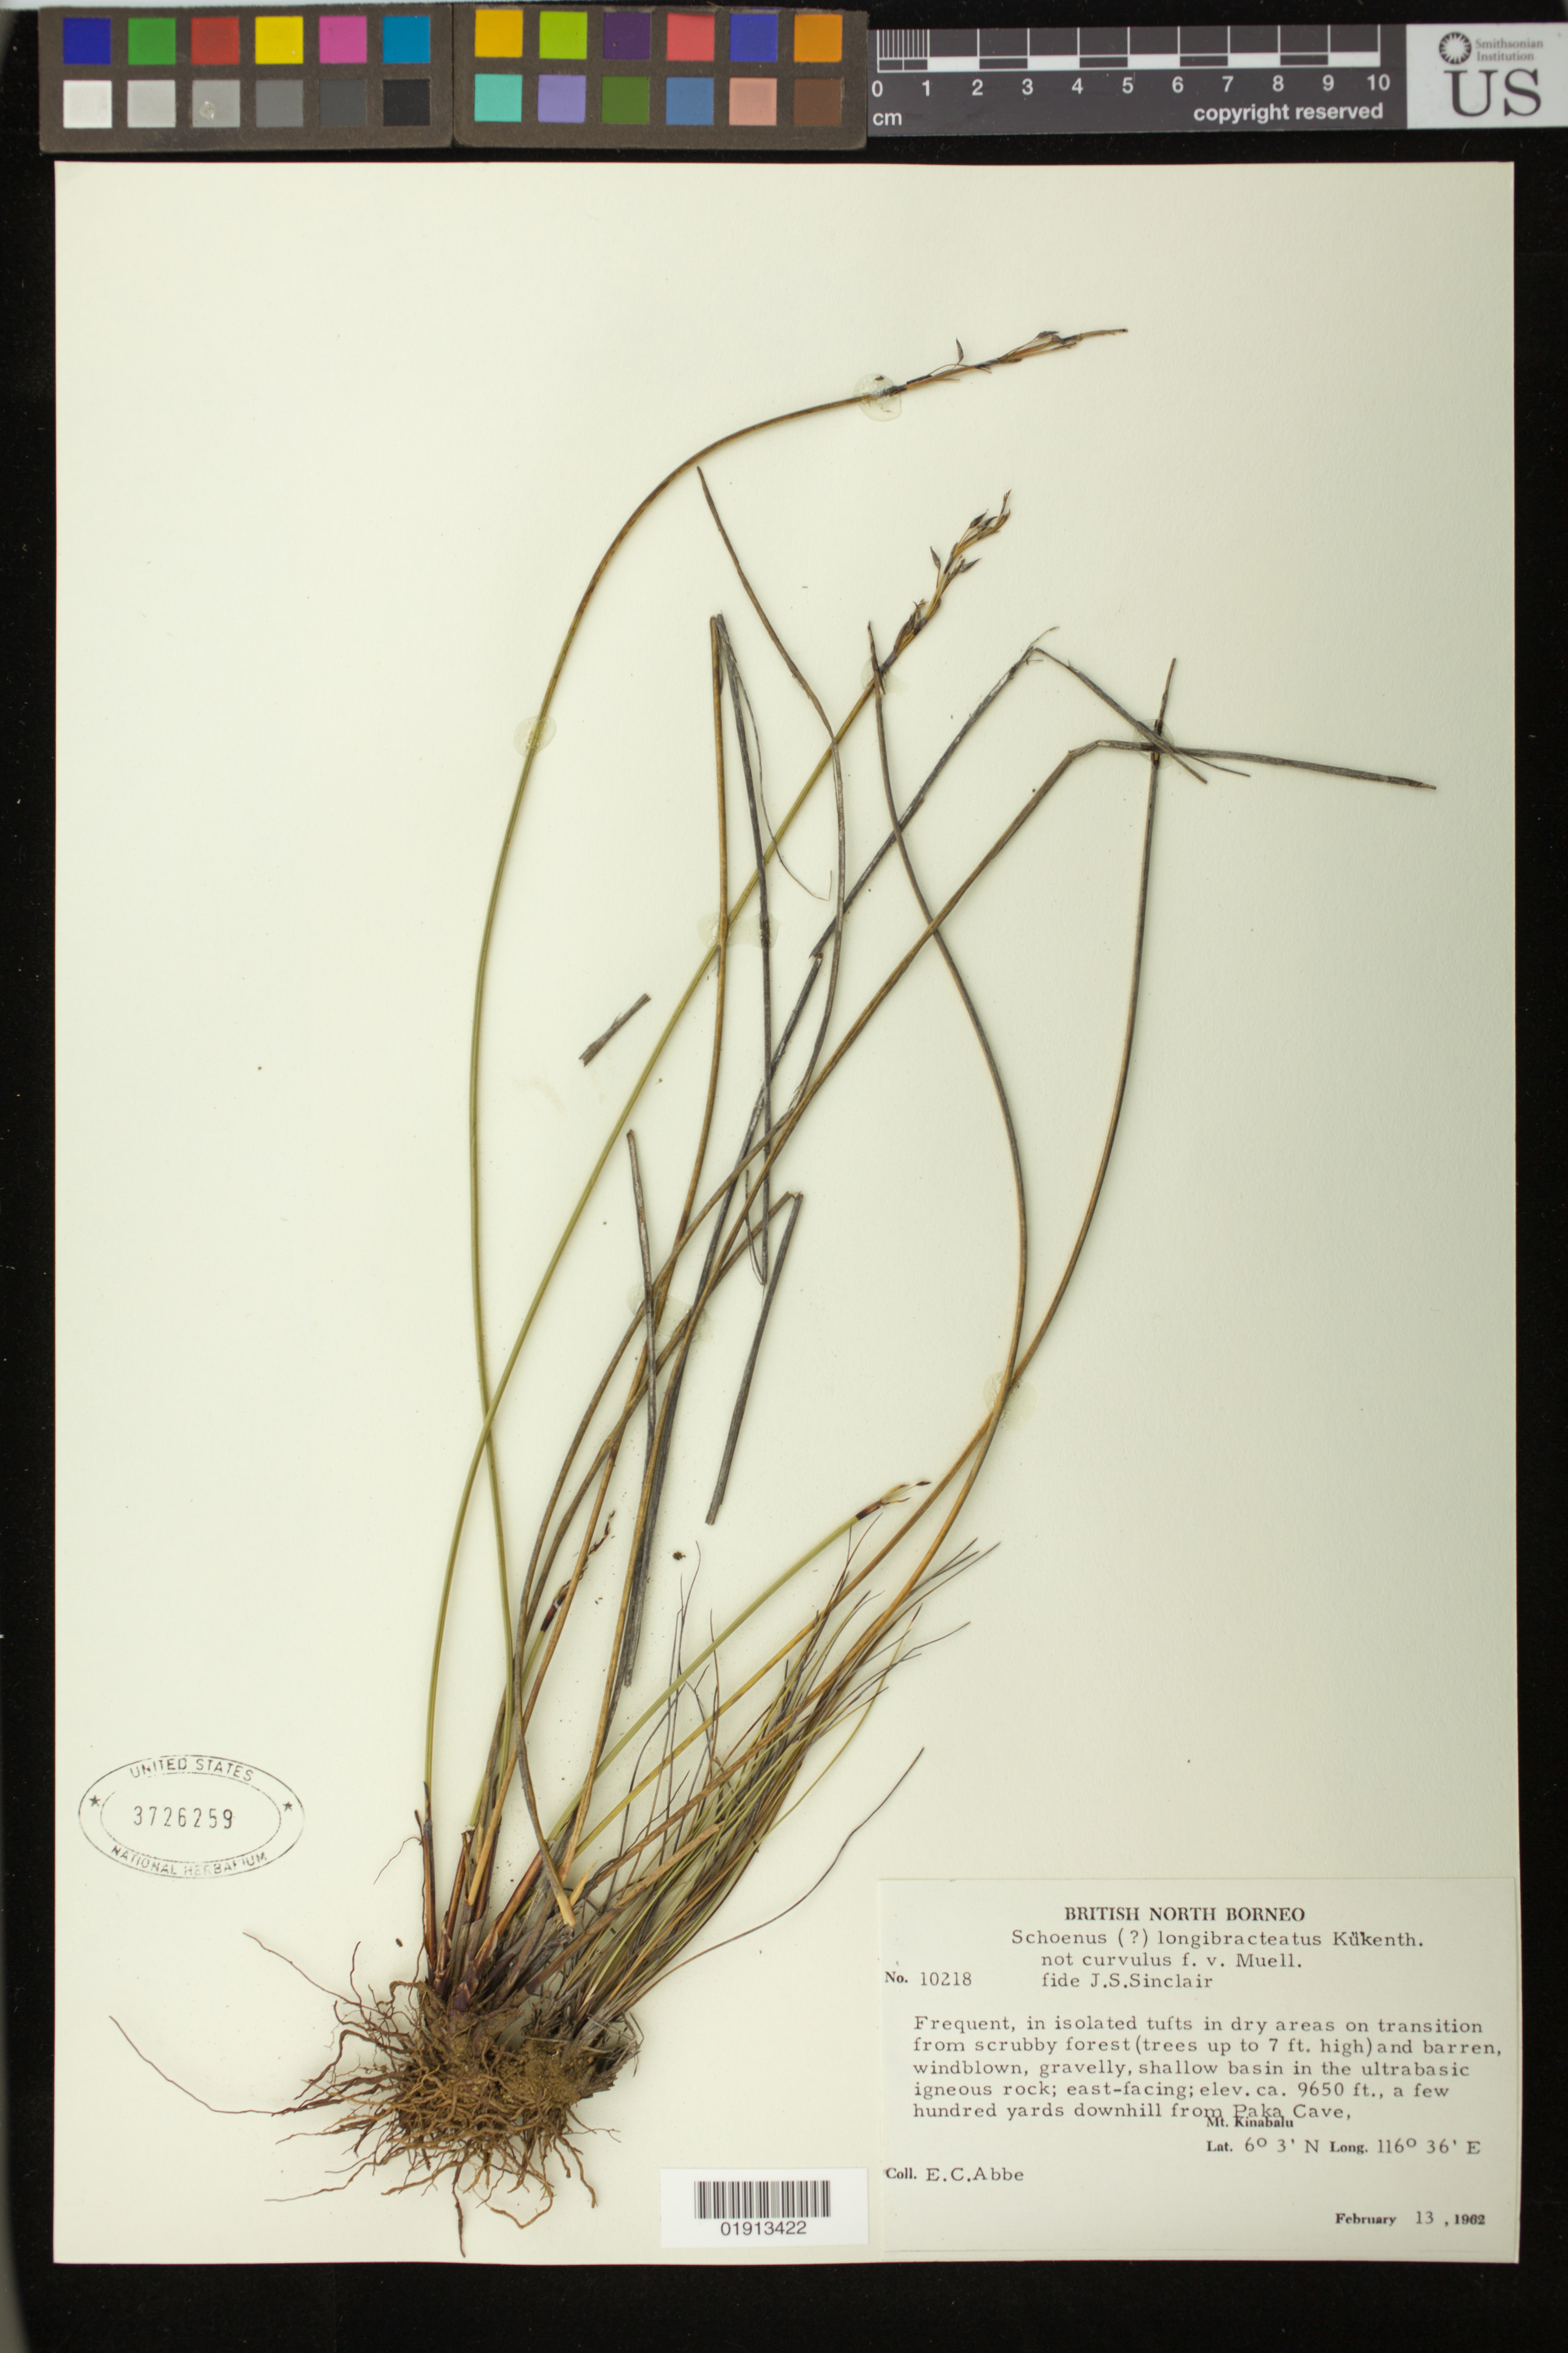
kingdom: Plantae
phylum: Tracheophyta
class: Liliopsida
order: Poales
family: Cyperaceae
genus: Schoenus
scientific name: Schoenus longibracteatus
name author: Kük.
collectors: E. C. Abbe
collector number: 10218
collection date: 1962-02-13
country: Malaysia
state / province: Sabah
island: Borneo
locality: British North Borneo, Mt. Kinabalu, a few hundred yards downhill from Paka Cave,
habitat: In isolated tufts in dry areas on transition from scrubby forest and barren windblown, gravelly, shallow basin in the ultrabasic igneous rock; east-facing.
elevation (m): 2941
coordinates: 6 03 N, 116 36 E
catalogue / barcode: US 3726259